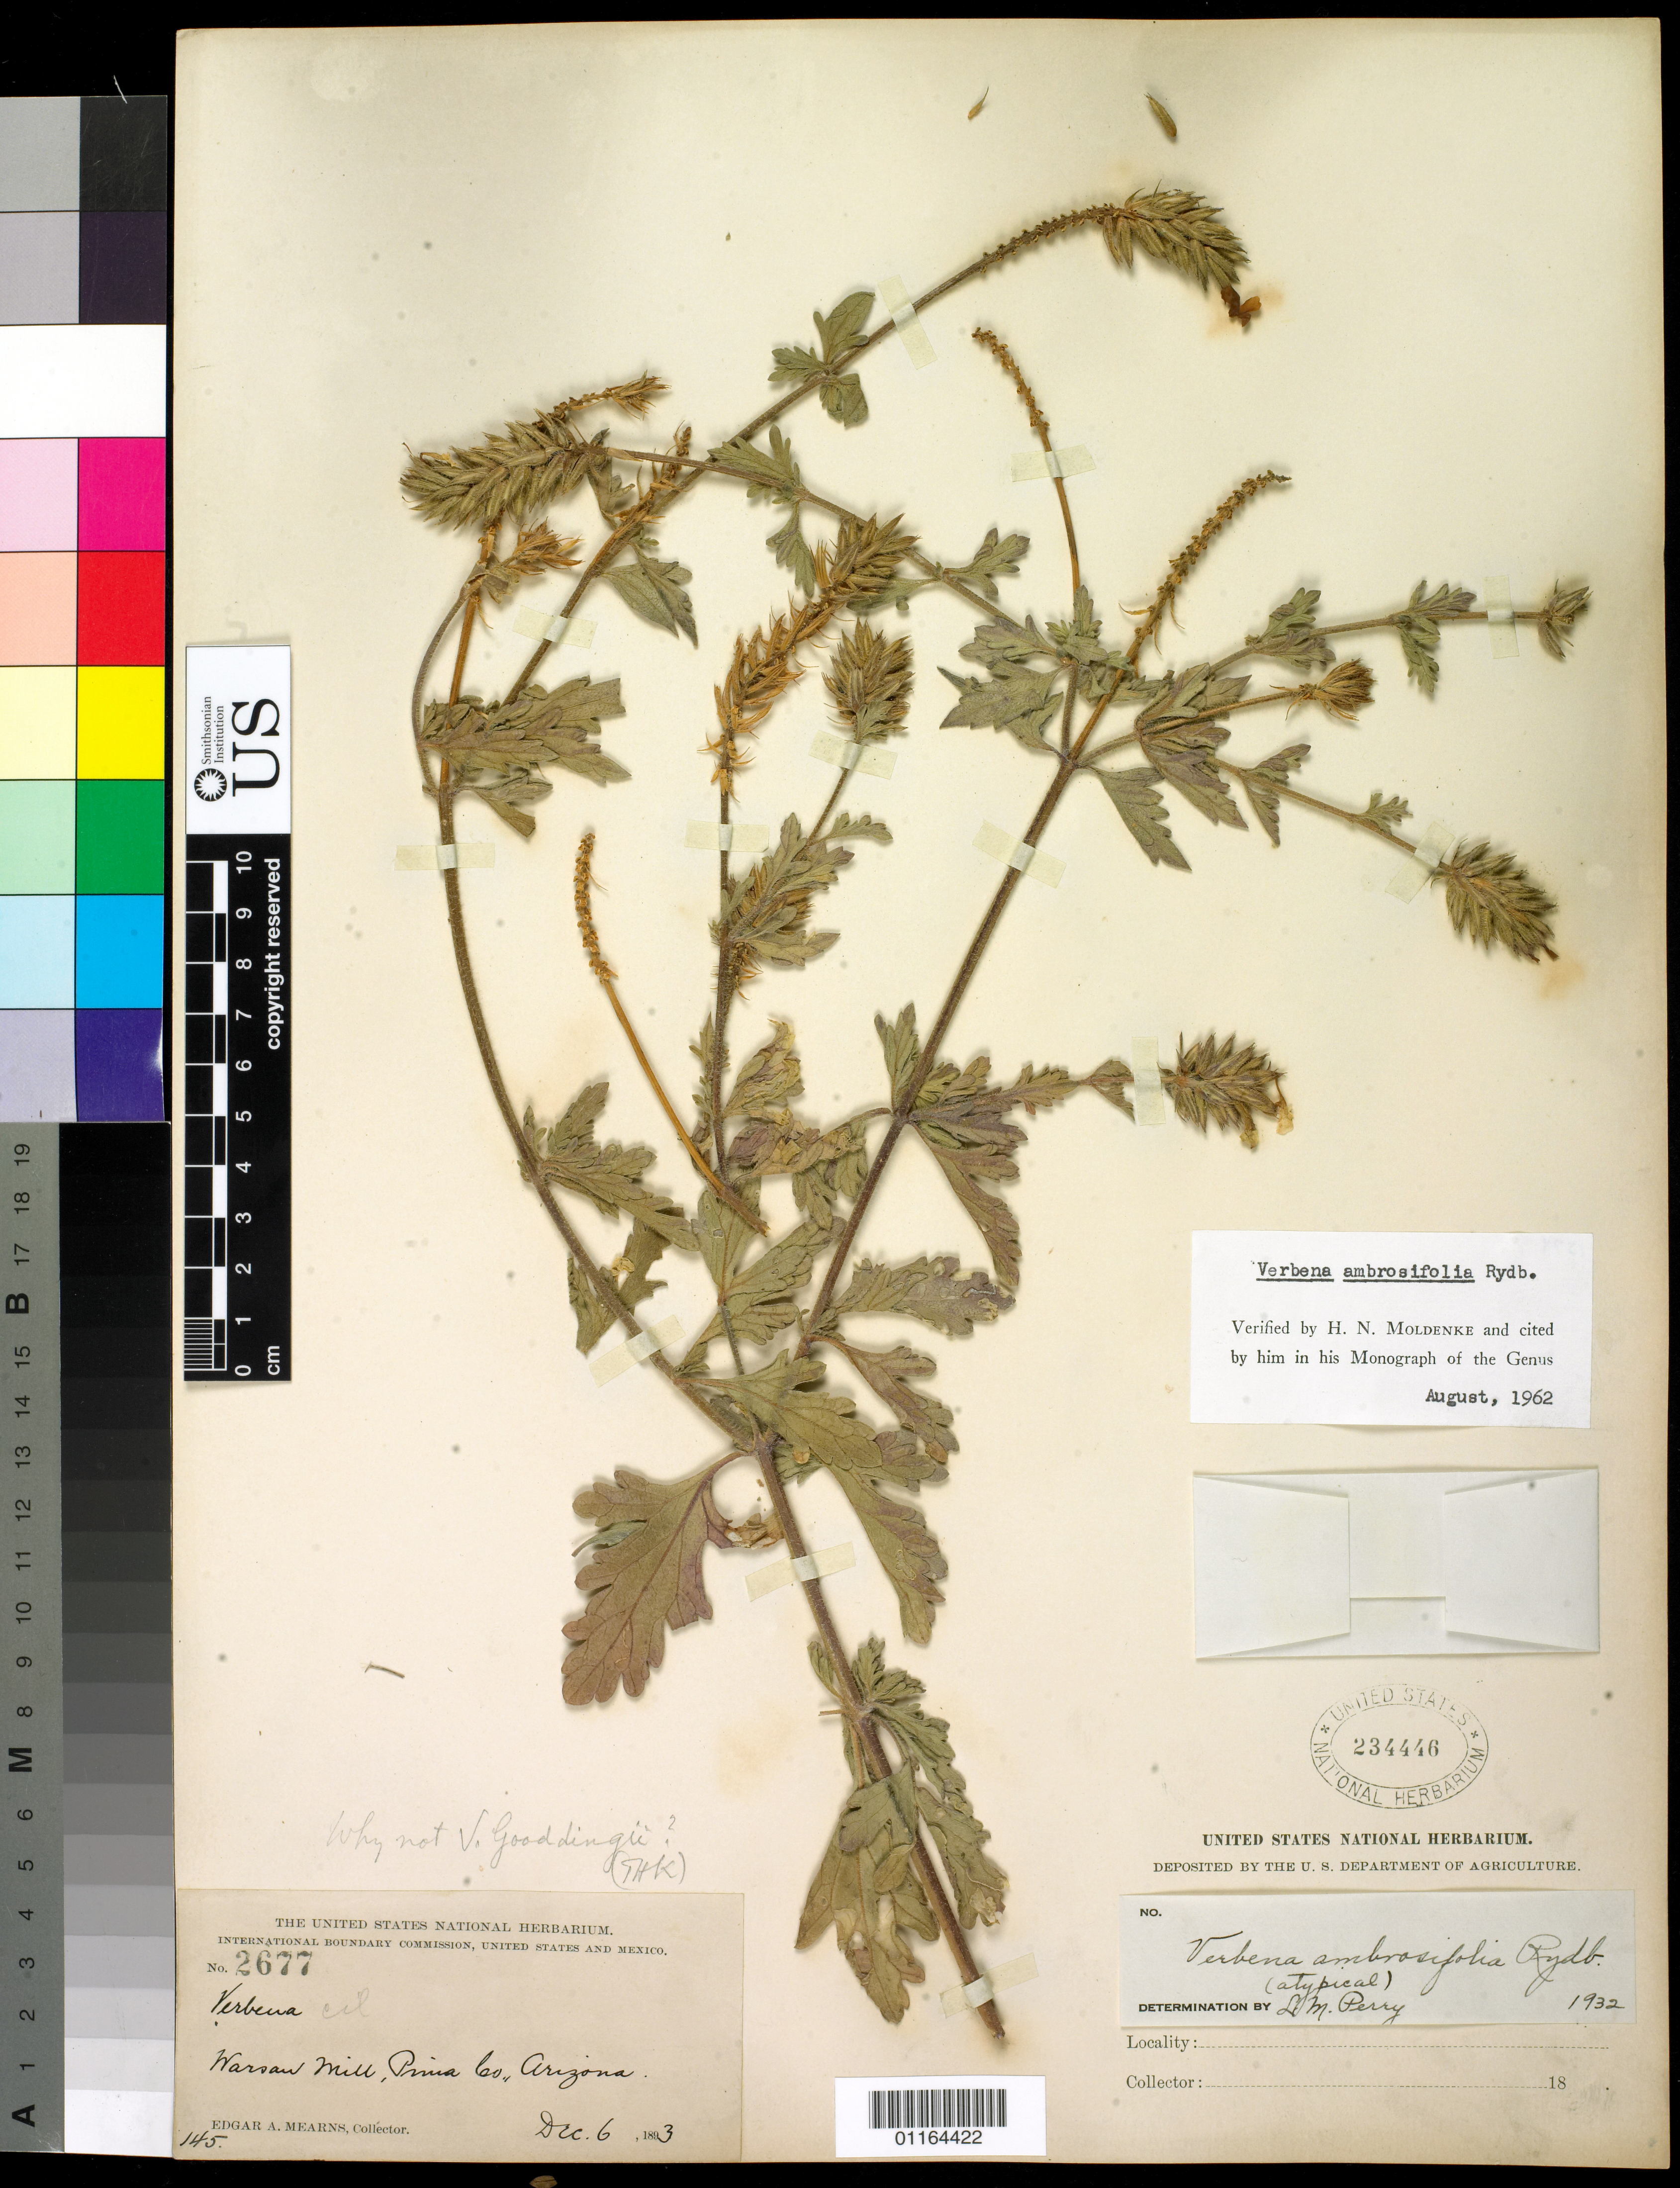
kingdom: Plantae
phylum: Tracheophyta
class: Magnoliopsida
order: Lamiales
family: Verbenaceae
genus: Verbena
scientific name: Verbena ambrosiifolia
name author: Rydb. ex Small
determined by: Moldenke, H. N.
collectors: E. A. Mearns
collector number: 2677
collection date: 1893-12-06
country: United States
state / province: Arizona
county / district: Pima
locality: Warsaw Mill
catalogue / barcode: US 234446